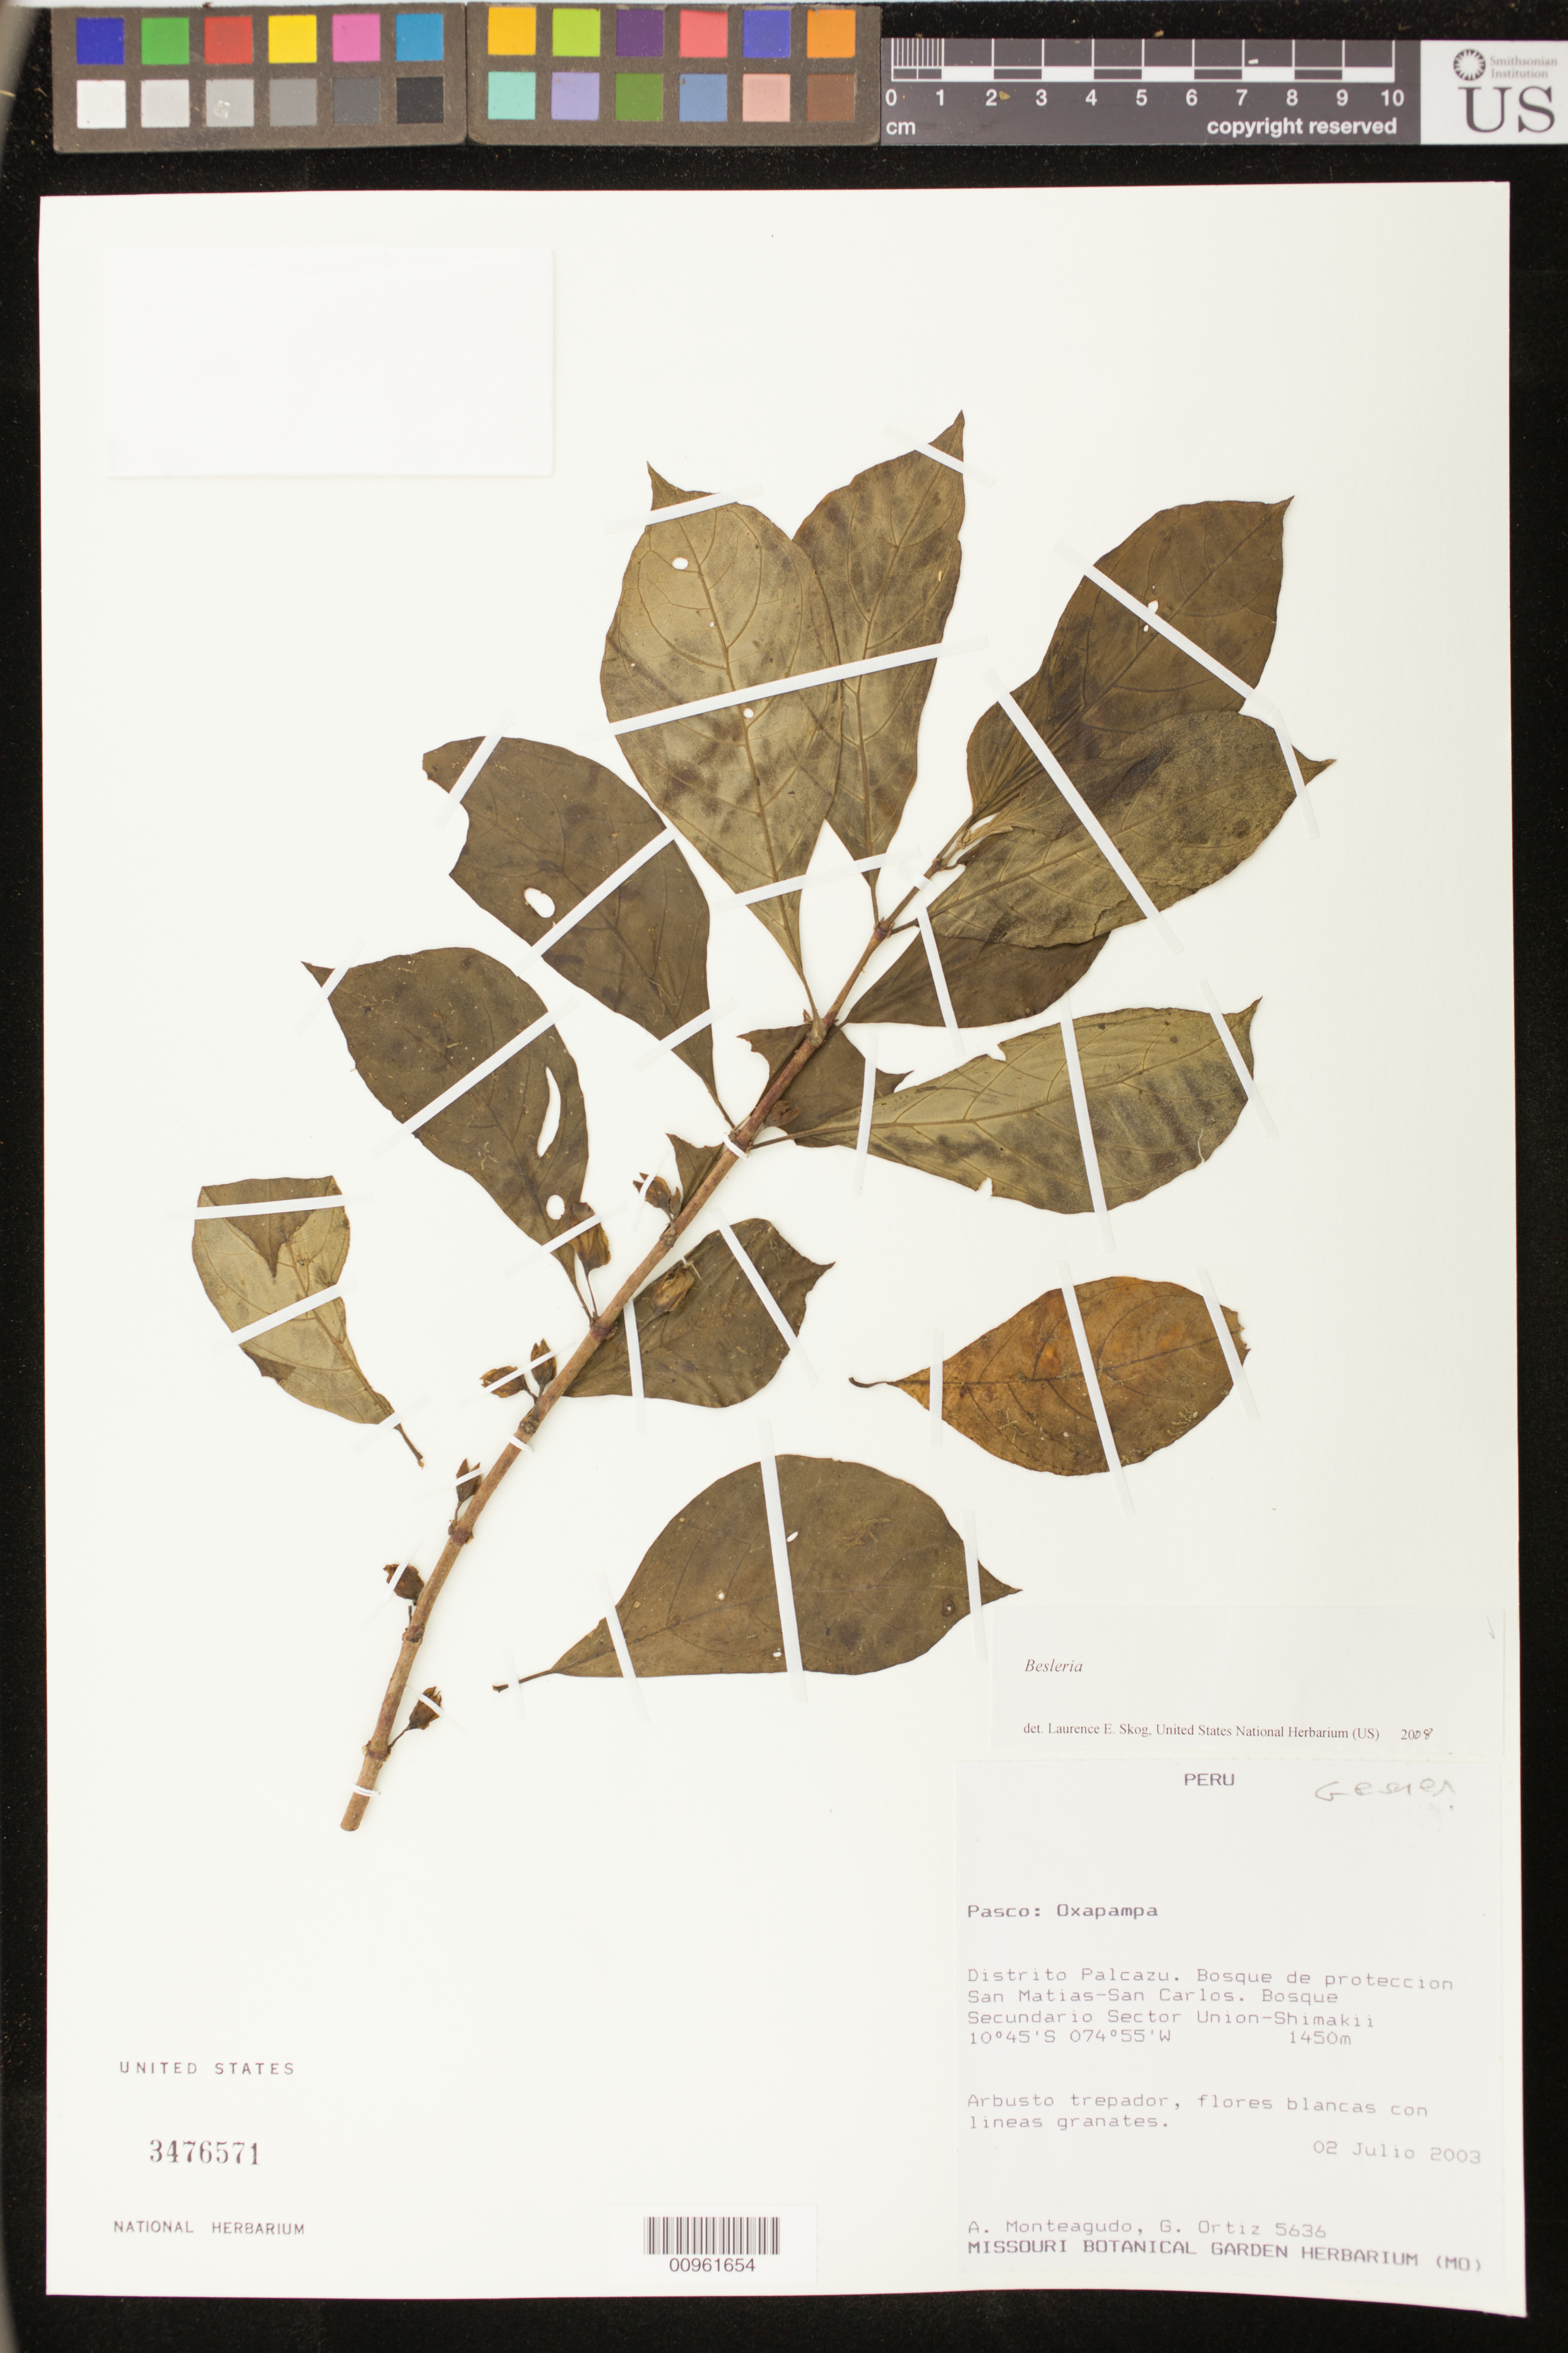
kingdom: Plantae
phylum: Tracheophyta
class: Magnoliopsida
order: Lamiales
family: Gesneriaceae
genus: Besleria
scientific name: Besleria sp.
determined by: Skog, Laurence E.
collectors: A. Monteagudo & G. Ortiz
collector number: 5636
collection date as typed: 02 Jul 2003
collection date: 2003-07-02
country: Peru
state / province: Pasco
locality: Pasco: Oxapampa. Distrito Palcazu. Bosque de proteccion San Matias-San Carlos. Bosque secundario Sector Union-Shimakii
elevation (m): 1450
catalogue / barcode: US 3476571